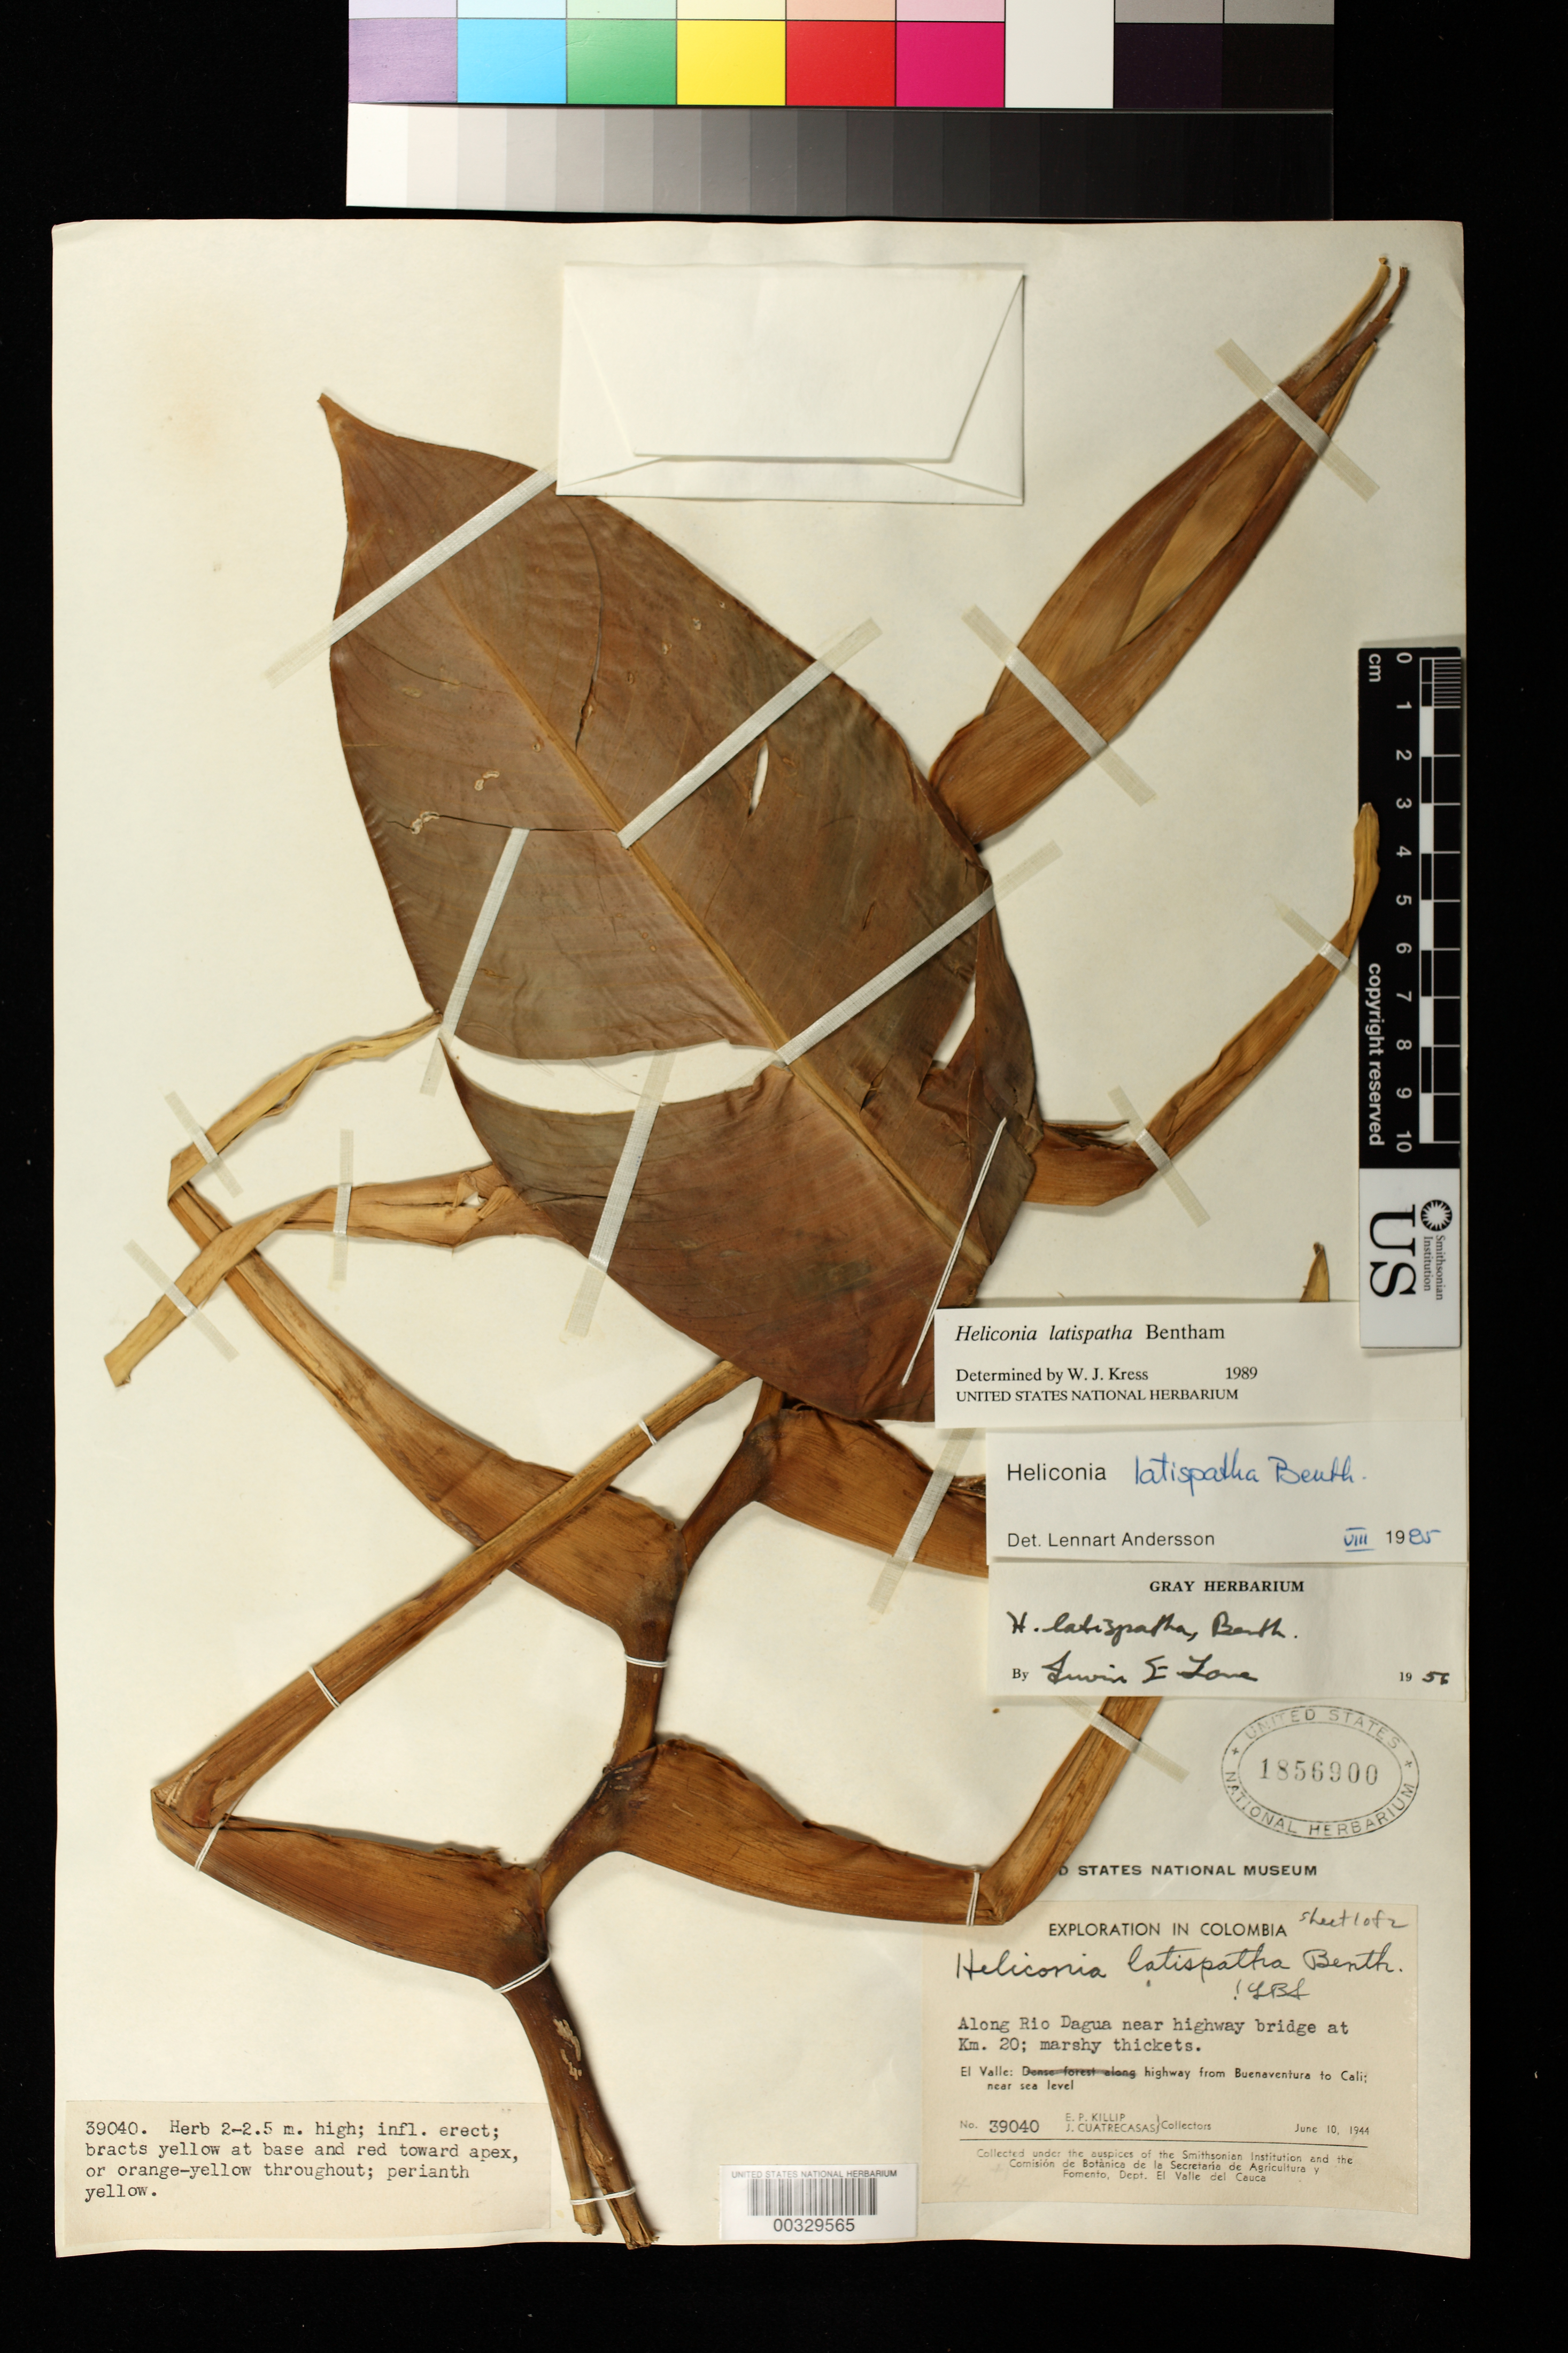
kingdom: Plantae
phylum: Tracheophyta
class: Liliopsida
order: Zingiberales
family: Heliconiaceae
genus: Heliconia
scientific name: Heliconia latispatha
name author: Benth.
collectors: E. P. Killip & J. Cuatrecasas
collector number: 39040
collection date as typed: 10 Jun 1944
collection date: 1944-06-10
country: Colombia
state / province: Valle del Cauca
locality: Highway from Buena Ventura to Cali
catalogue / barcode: US 1856900